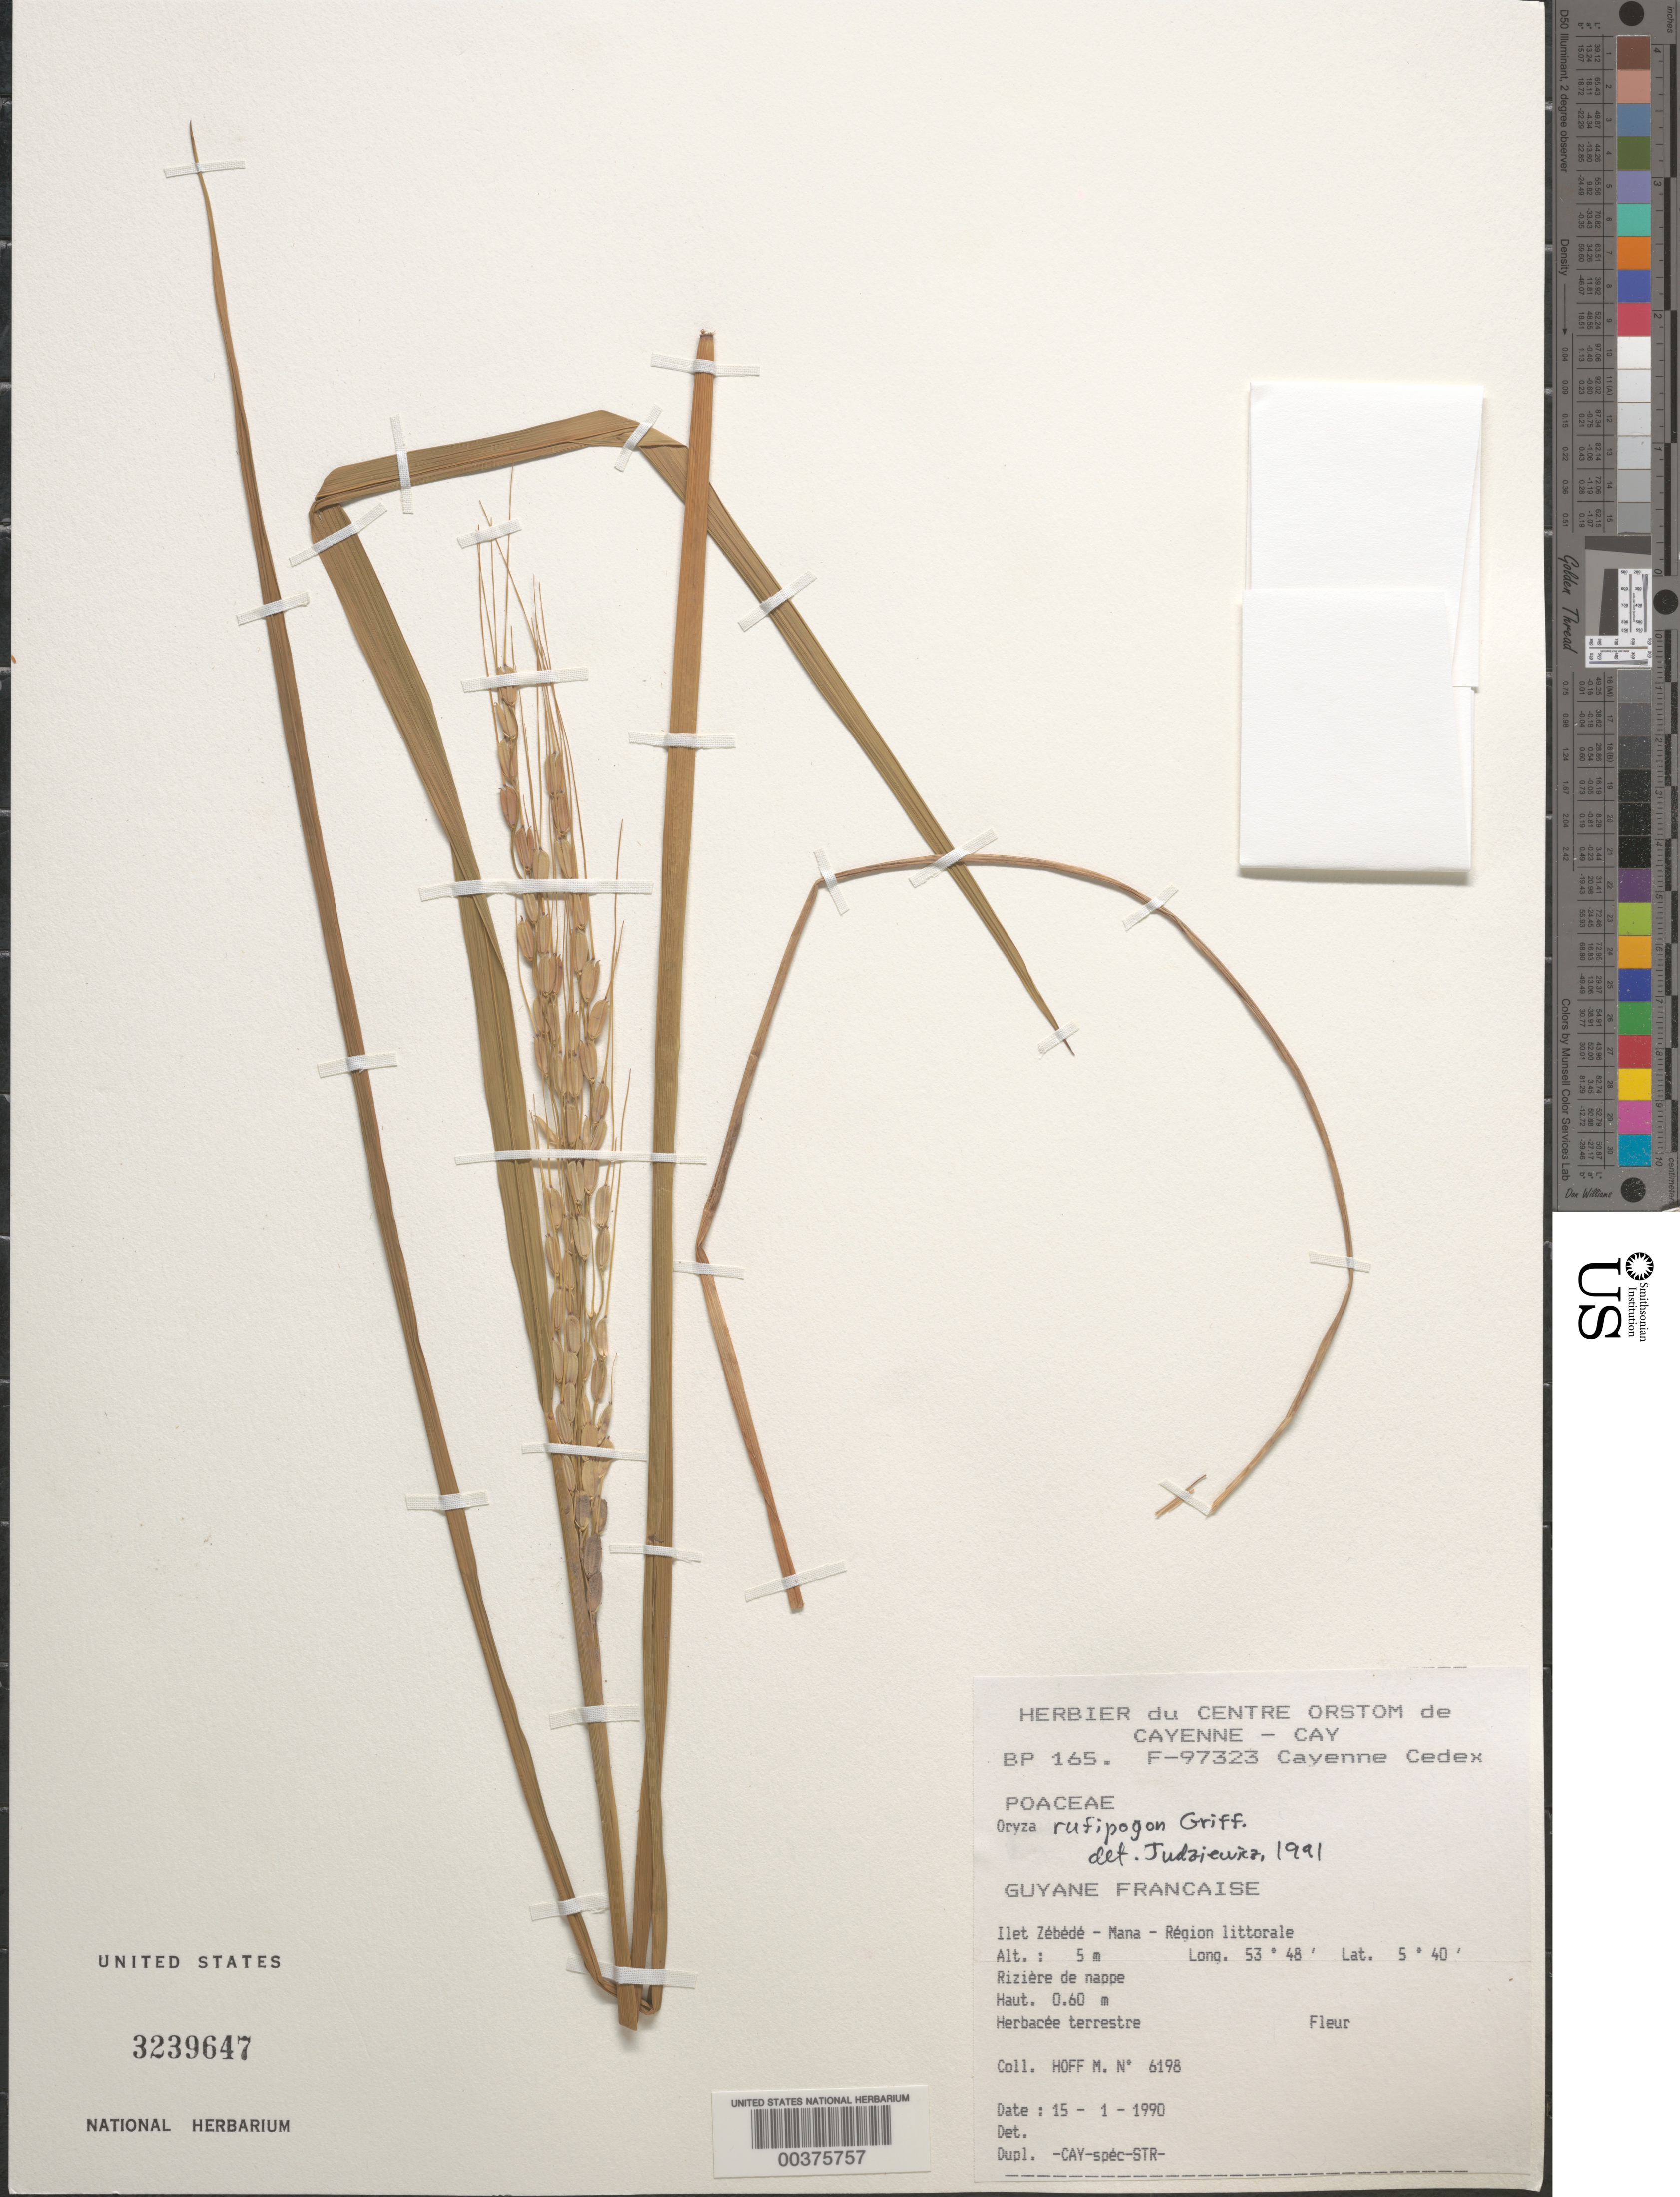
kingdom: Plantae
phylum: Tracheophyta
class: Liliopsida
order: Poales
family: Poaceae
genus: Oryza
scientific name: Oryza rufipogon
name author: Griffith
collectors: M. Hoff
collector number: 6198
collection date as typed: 15 Jan 1990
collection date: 1990-01-15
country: French Guiana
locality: Ilet zebede-mana-region littorale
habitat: Riziere de nappe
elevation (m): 5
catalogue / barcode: US 3239647